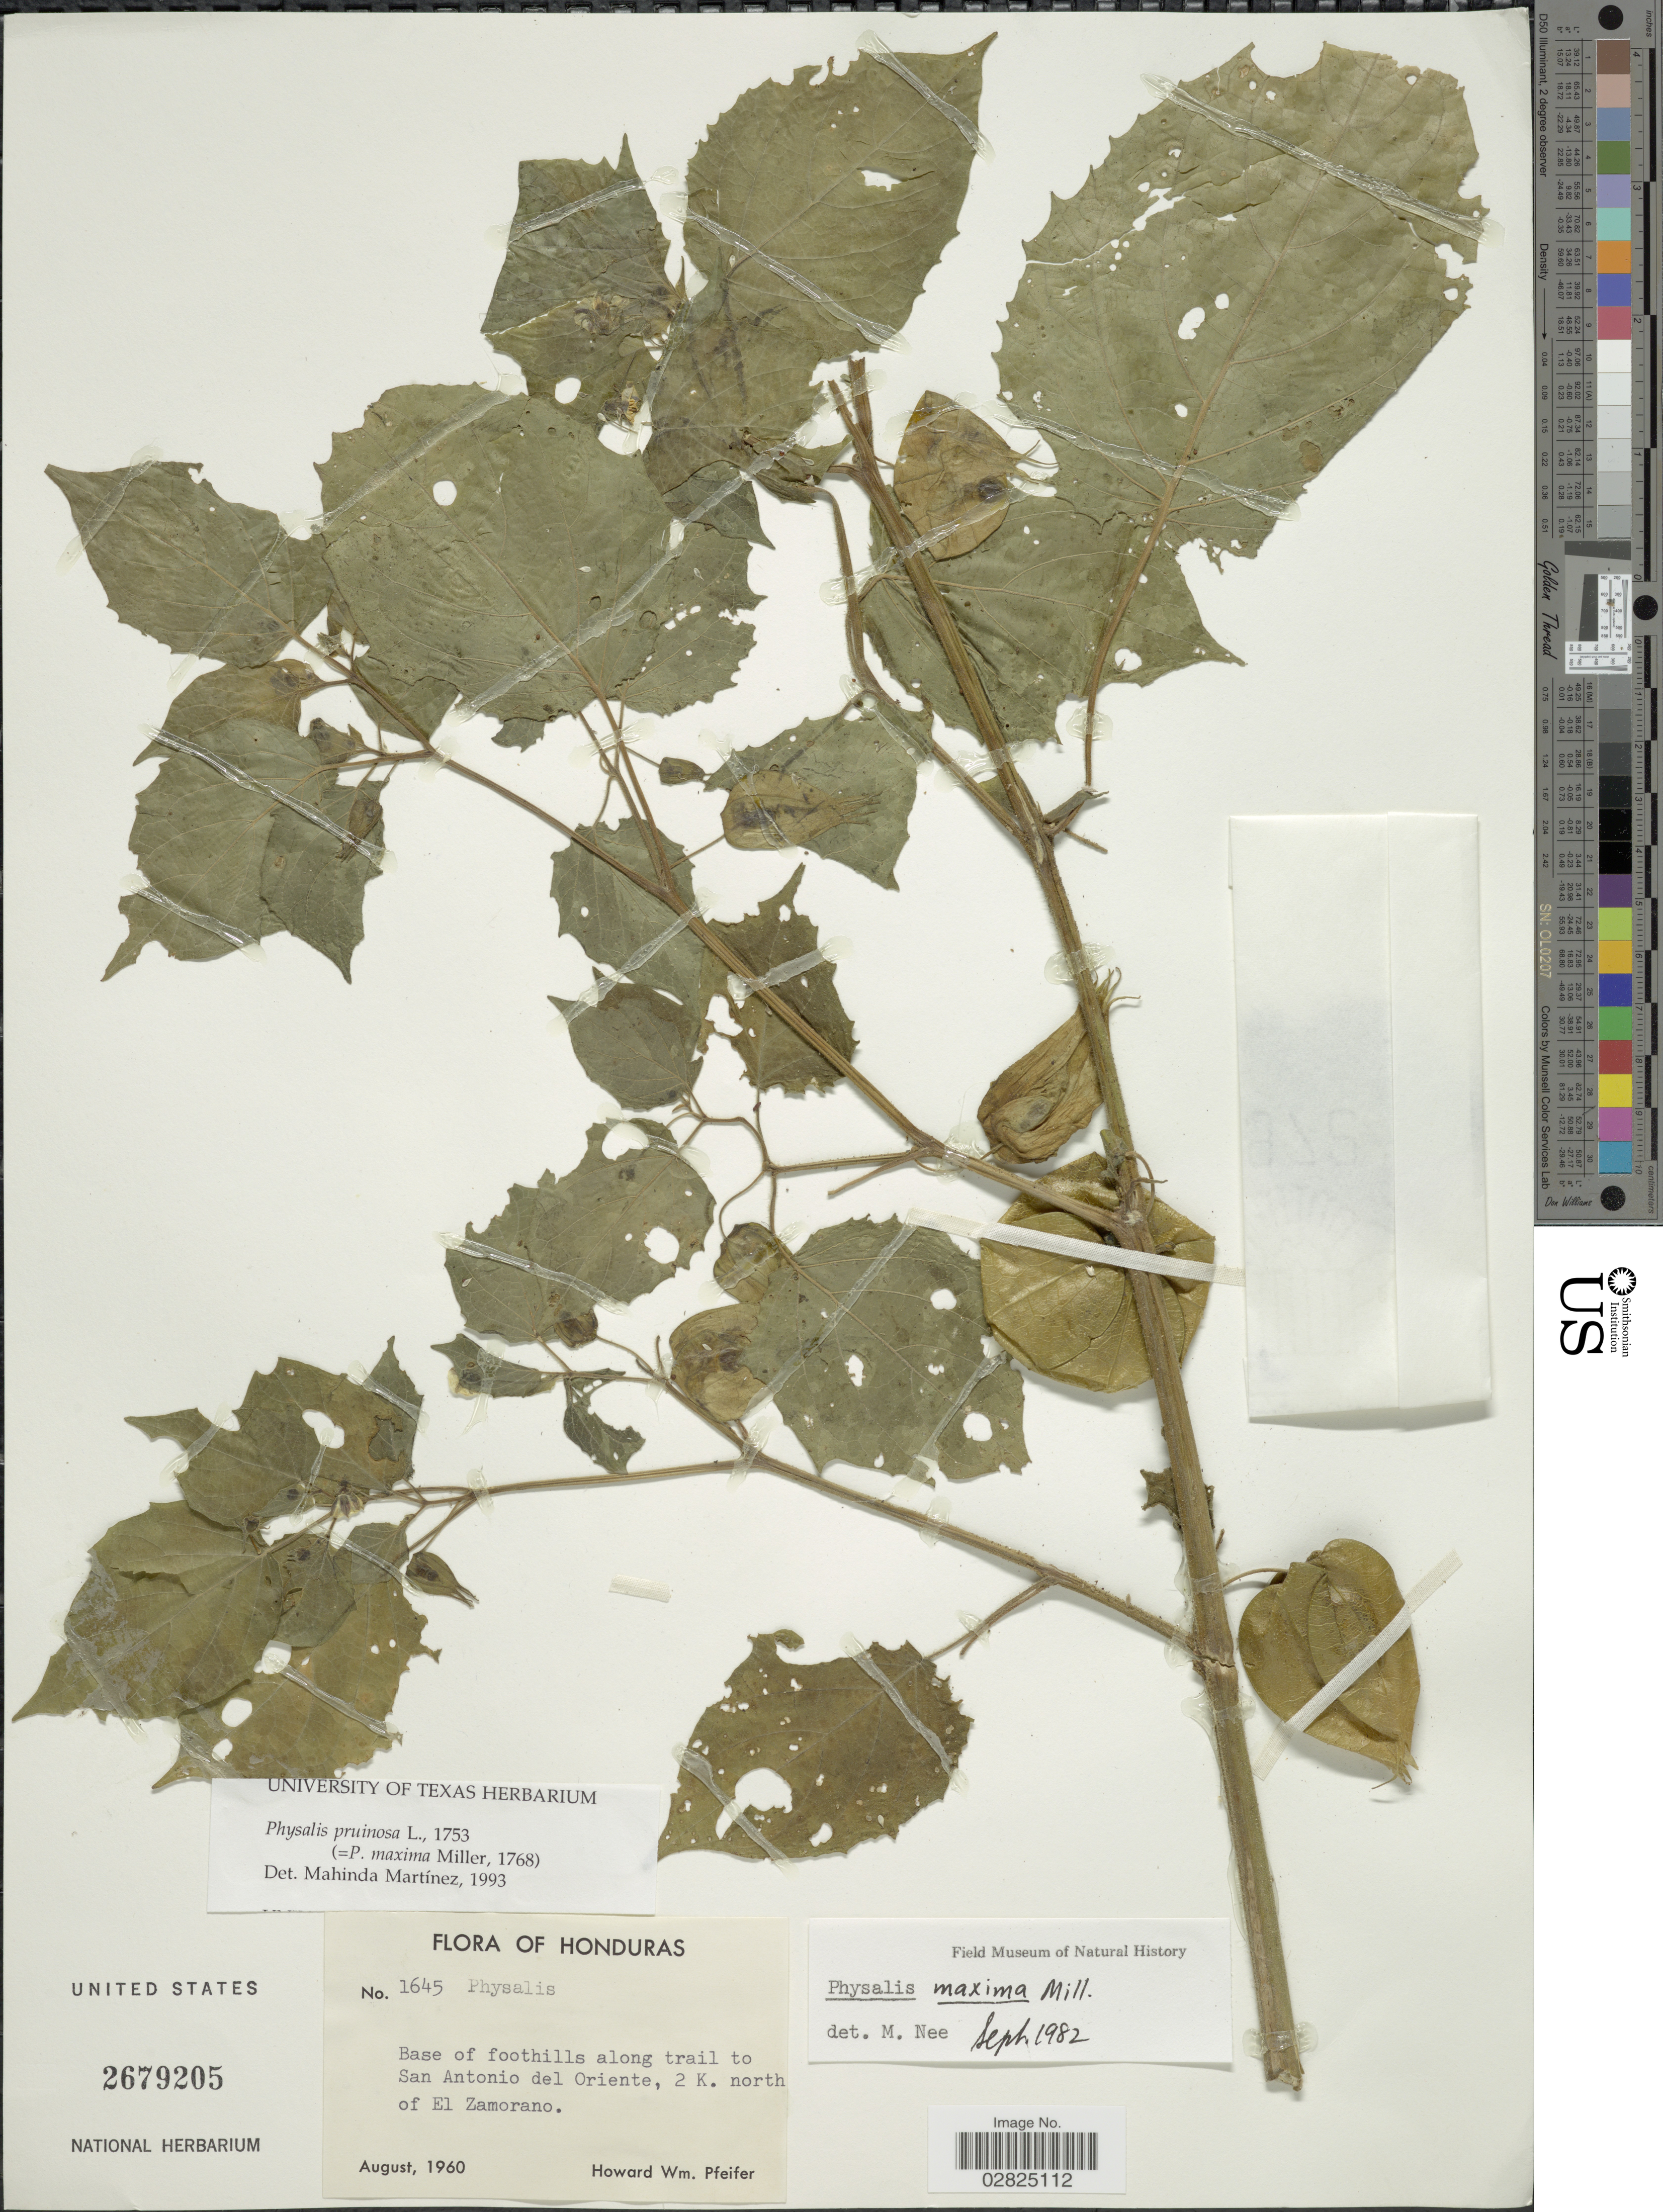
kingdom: Plantae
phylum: Tracheophyta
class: Magnoliopsida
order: Solanales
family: Solanaceae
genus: Physalis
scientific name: Physalis pruinosa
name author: L.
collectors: H. W. Pfeifer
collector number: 1645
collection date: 1960-08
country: Honduras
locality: Base of foothills along trail to San Antonio del Oriente, 2 K. north of El Zamorano.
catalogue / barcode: US 2679205